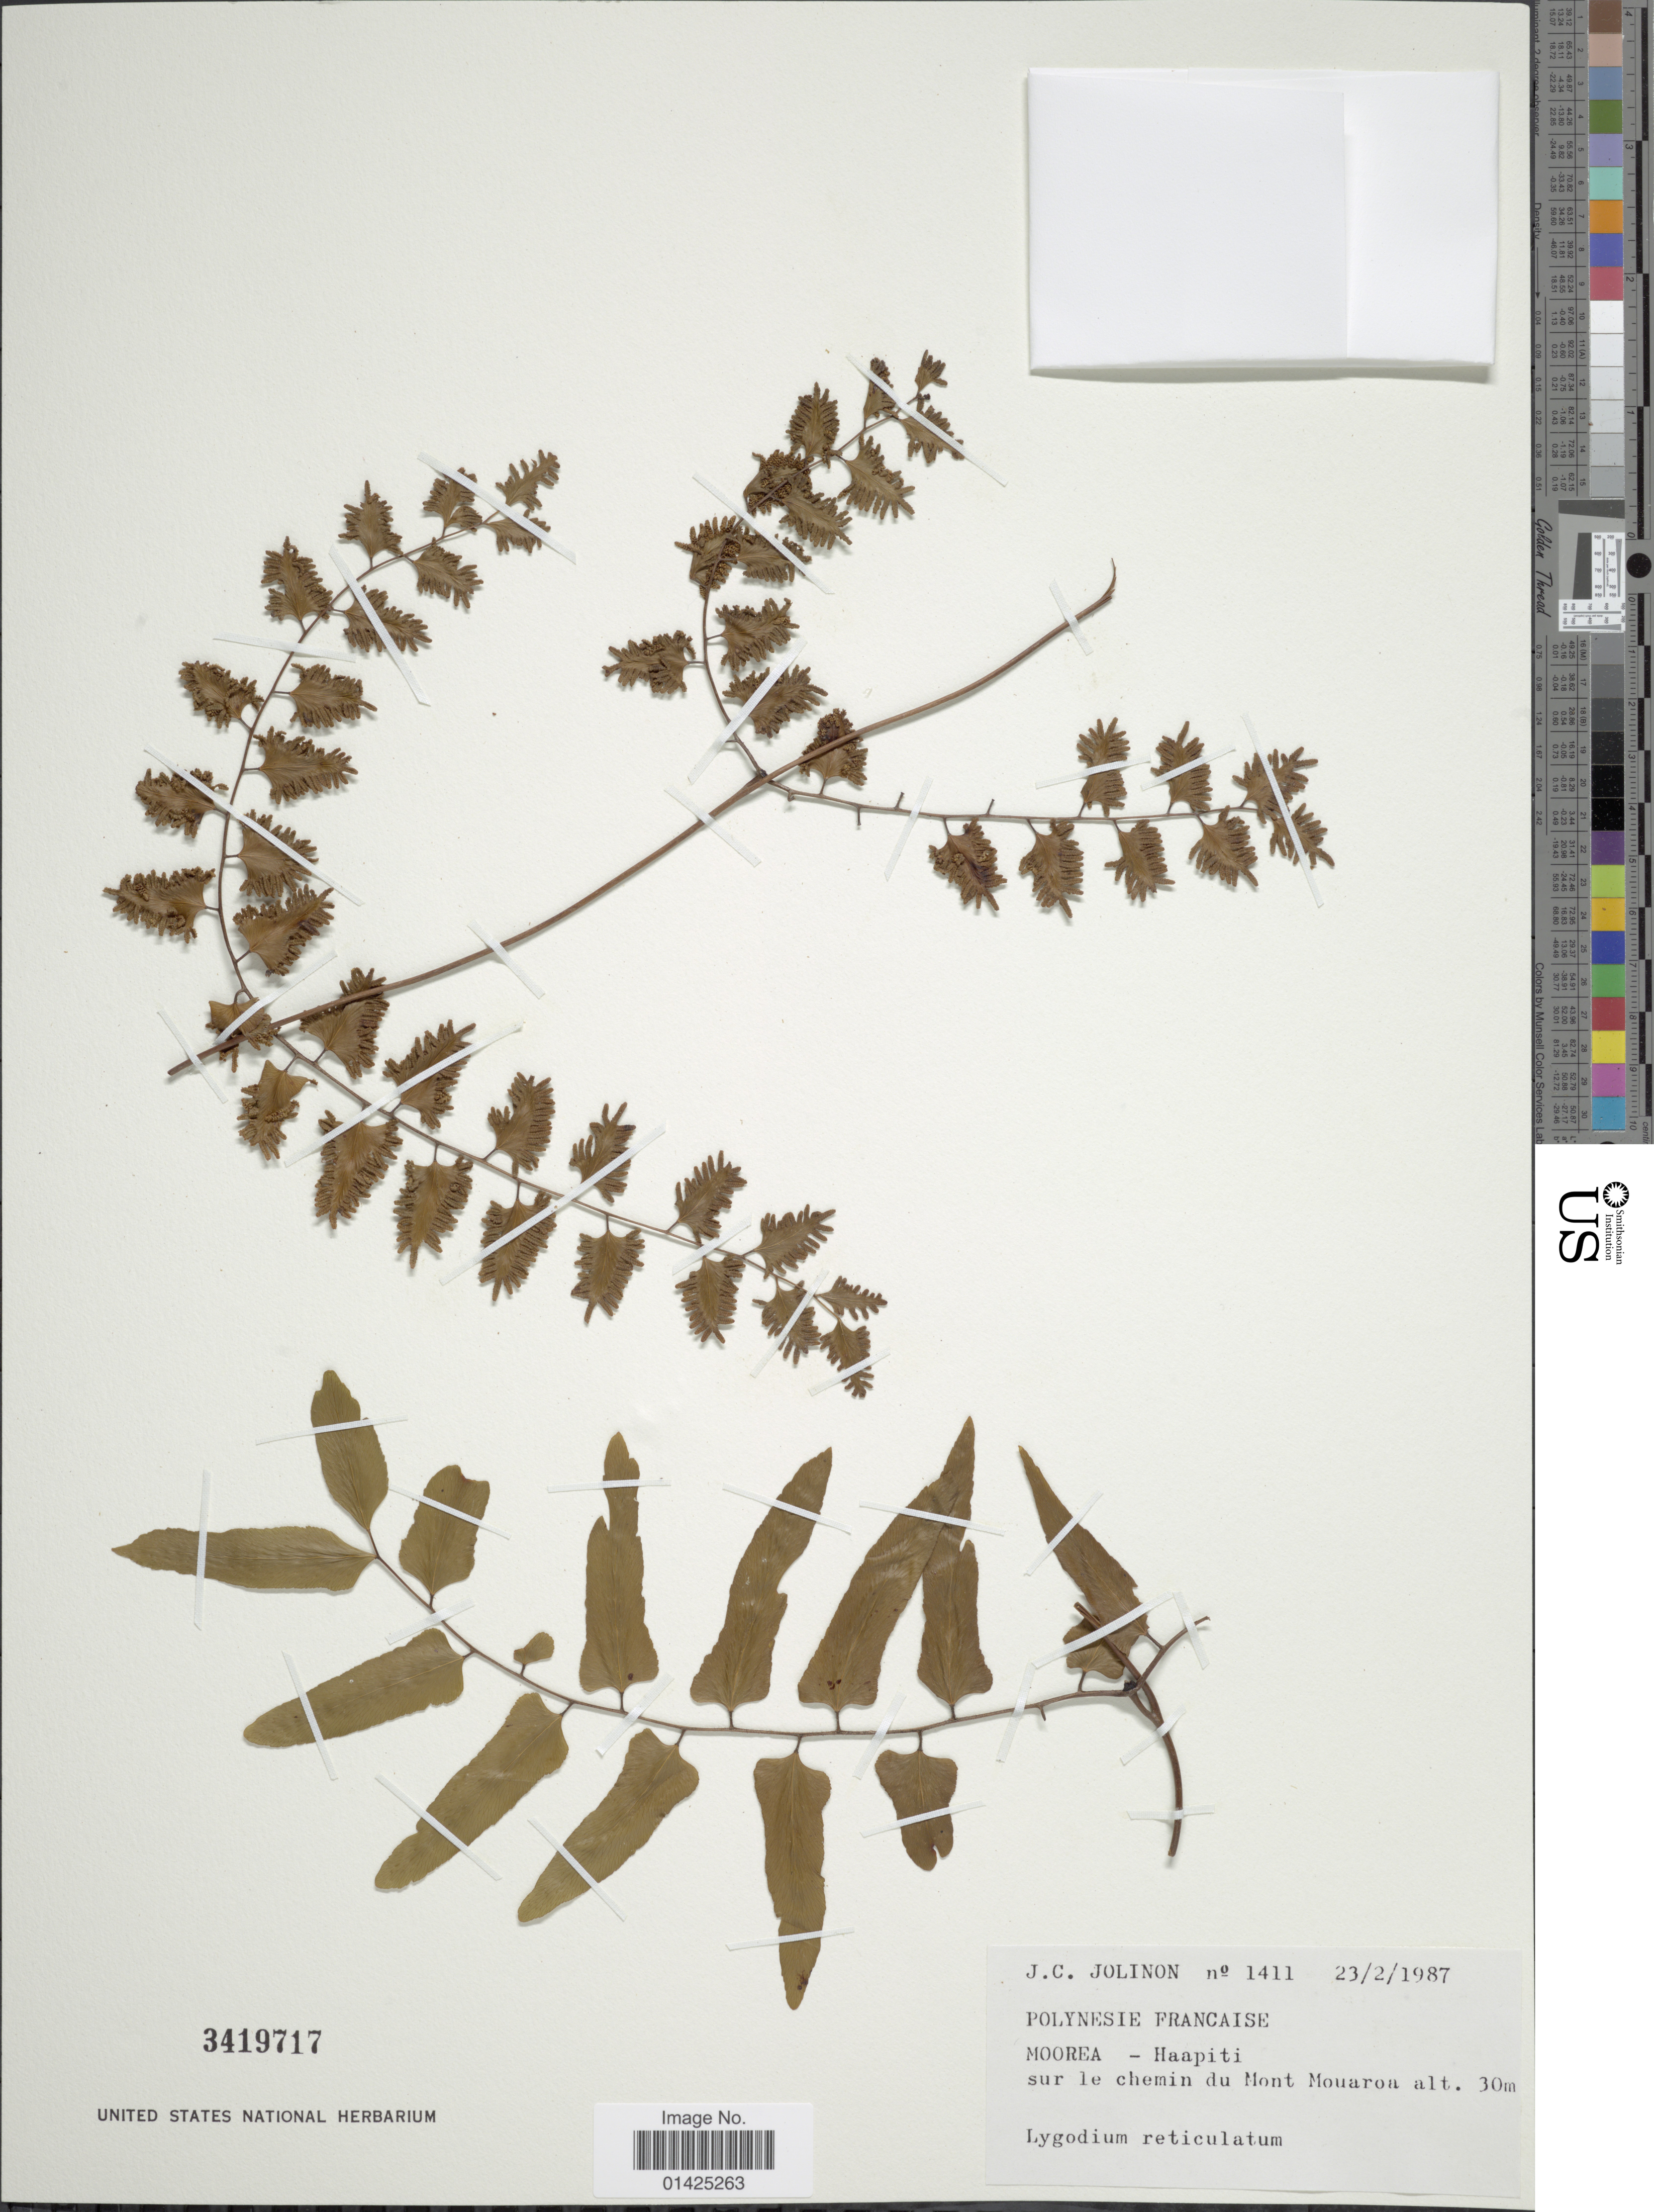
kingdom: Plantae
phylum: Tracheophyta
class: Polypodiopsida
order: Schizaeales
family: Lygodiaceae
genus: Lygodium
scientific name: Lygodium reticulatum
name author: Schkuhr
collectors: J. Jolinon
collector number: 1411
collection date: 1987-02-23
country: French Polynesia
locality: Haapiti, sur le chemin du Mont Mouaroa.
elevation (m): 30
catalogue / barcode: US 3419717